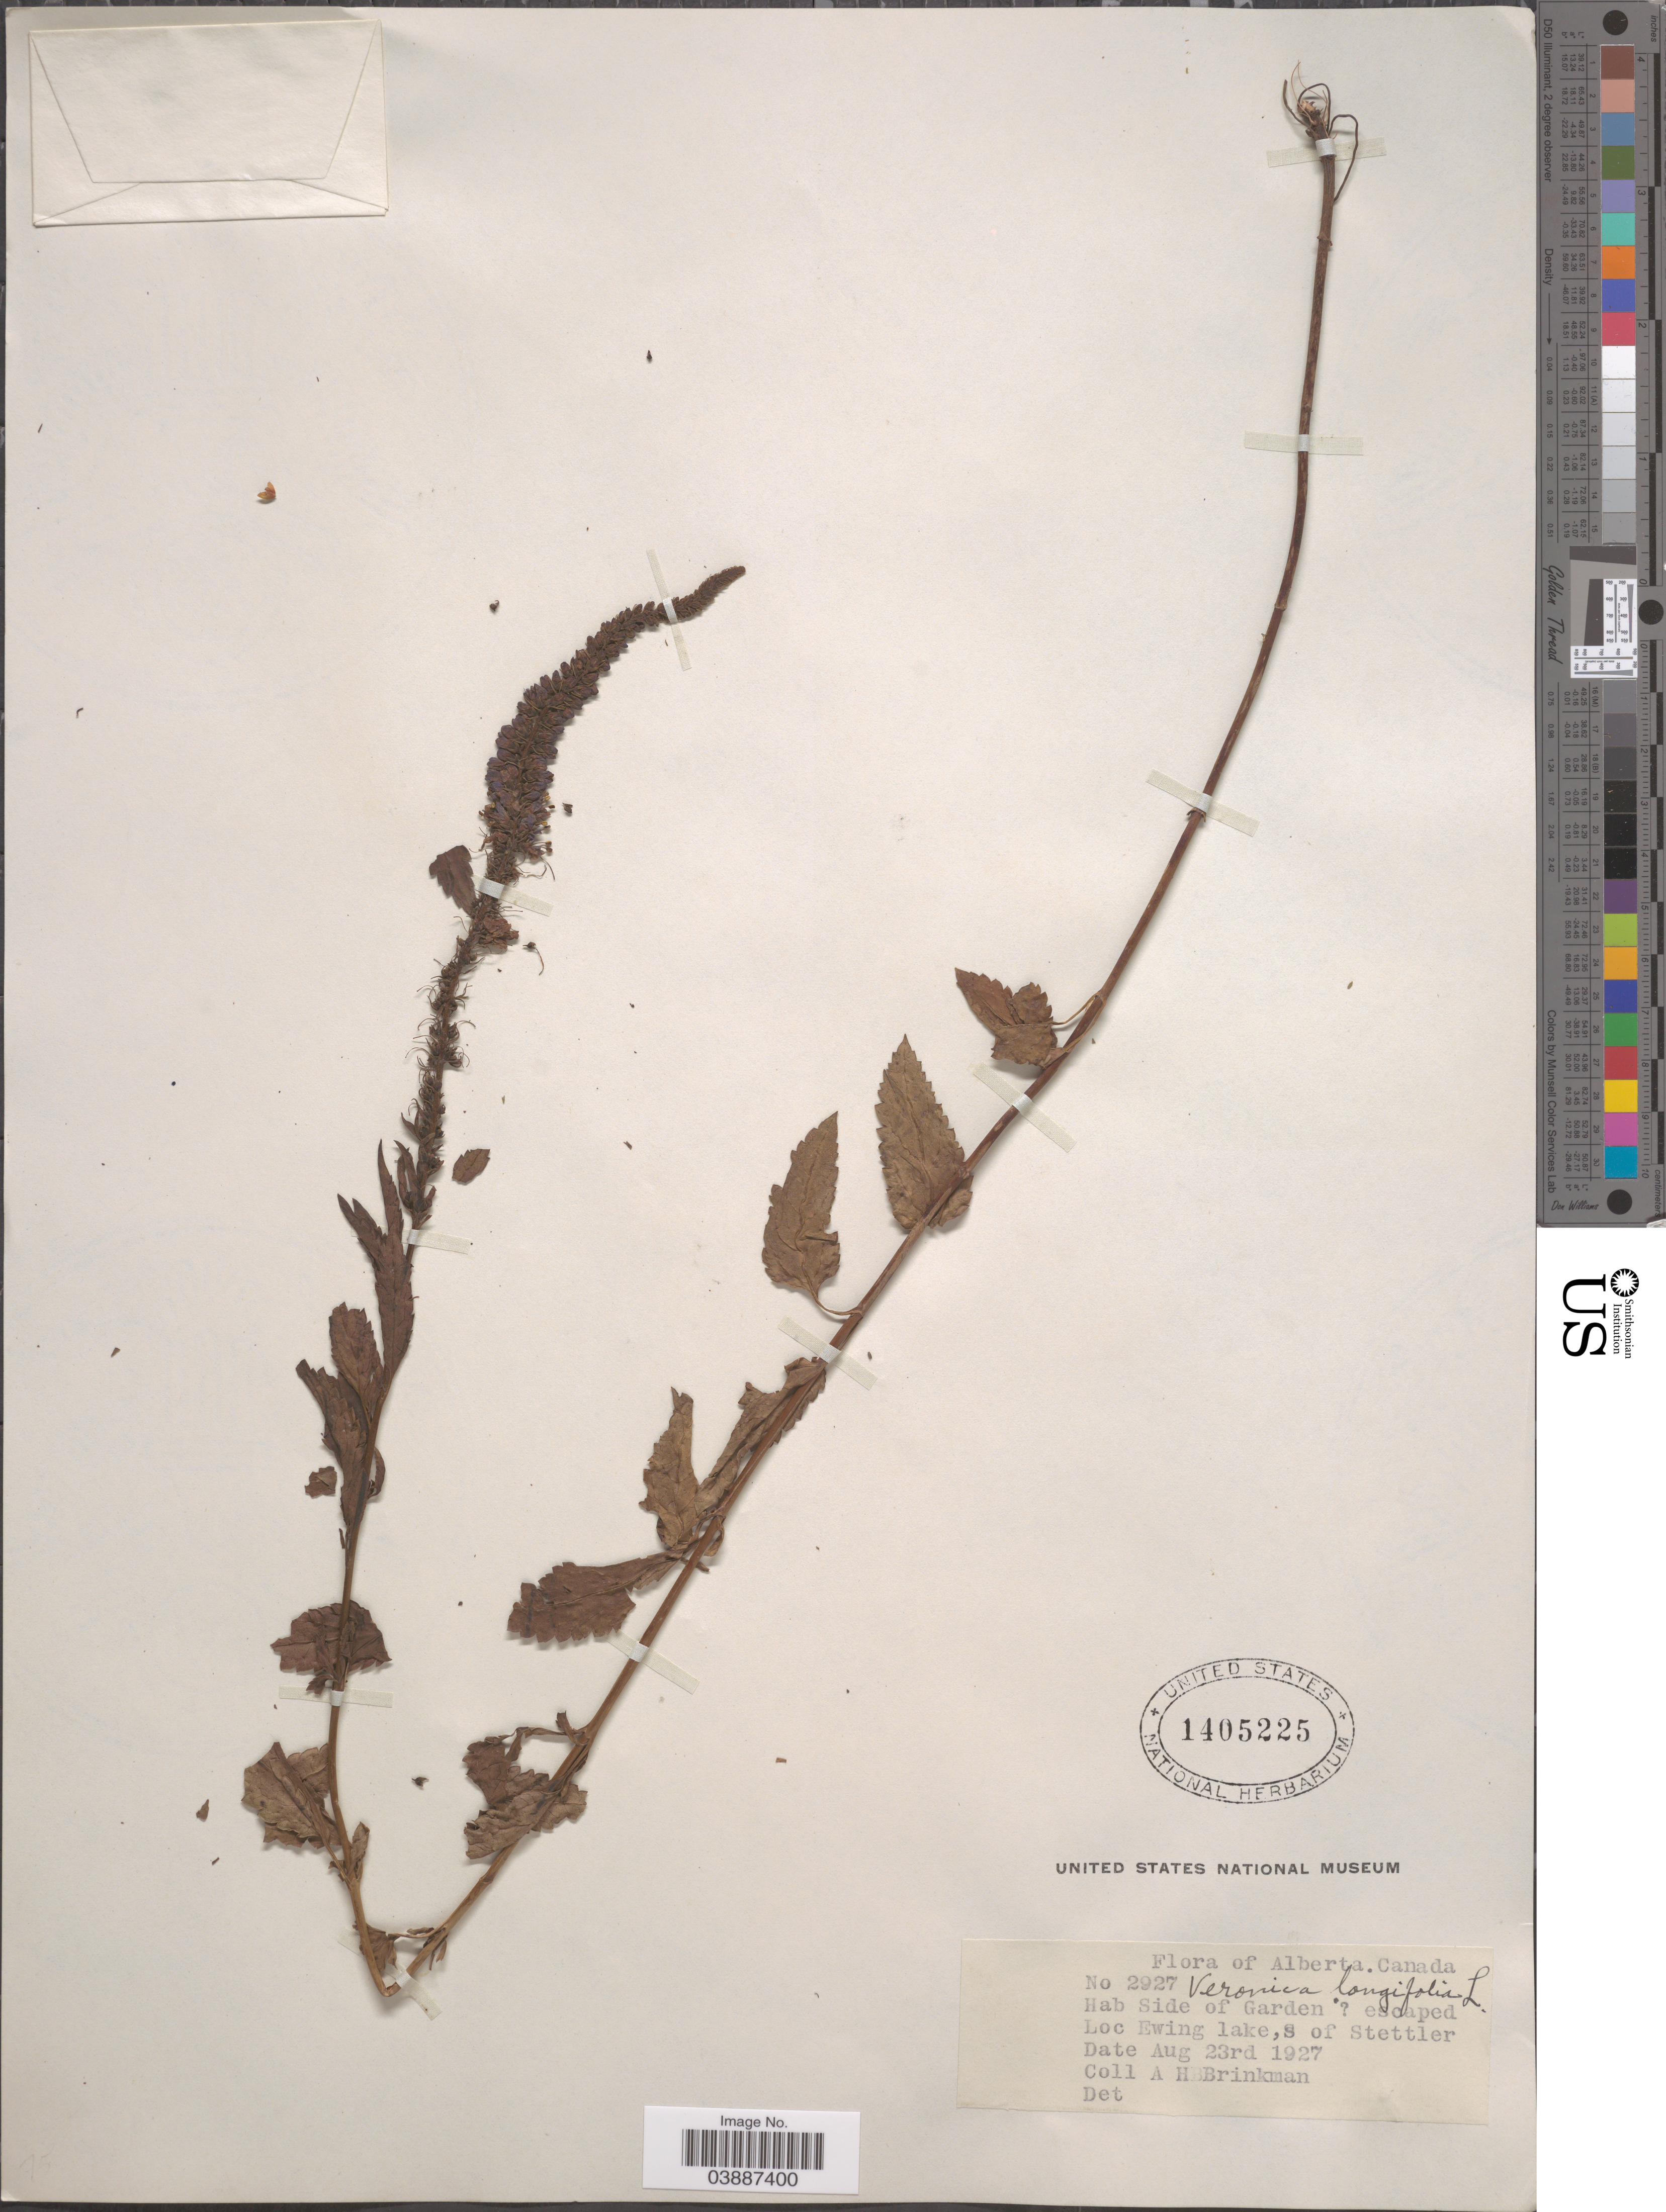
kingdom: Plantae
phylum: Tracheophyta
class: Magnoliopsida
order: Lamiales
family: Plantaginaceae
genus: Veronica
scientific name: Veronica longifolia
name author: L.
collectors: A. Brinkman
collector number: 2927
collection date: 1927-08-23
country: Canada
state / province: Alberta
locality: Ewing lake, s of Stettler.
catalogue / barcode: US 1405225